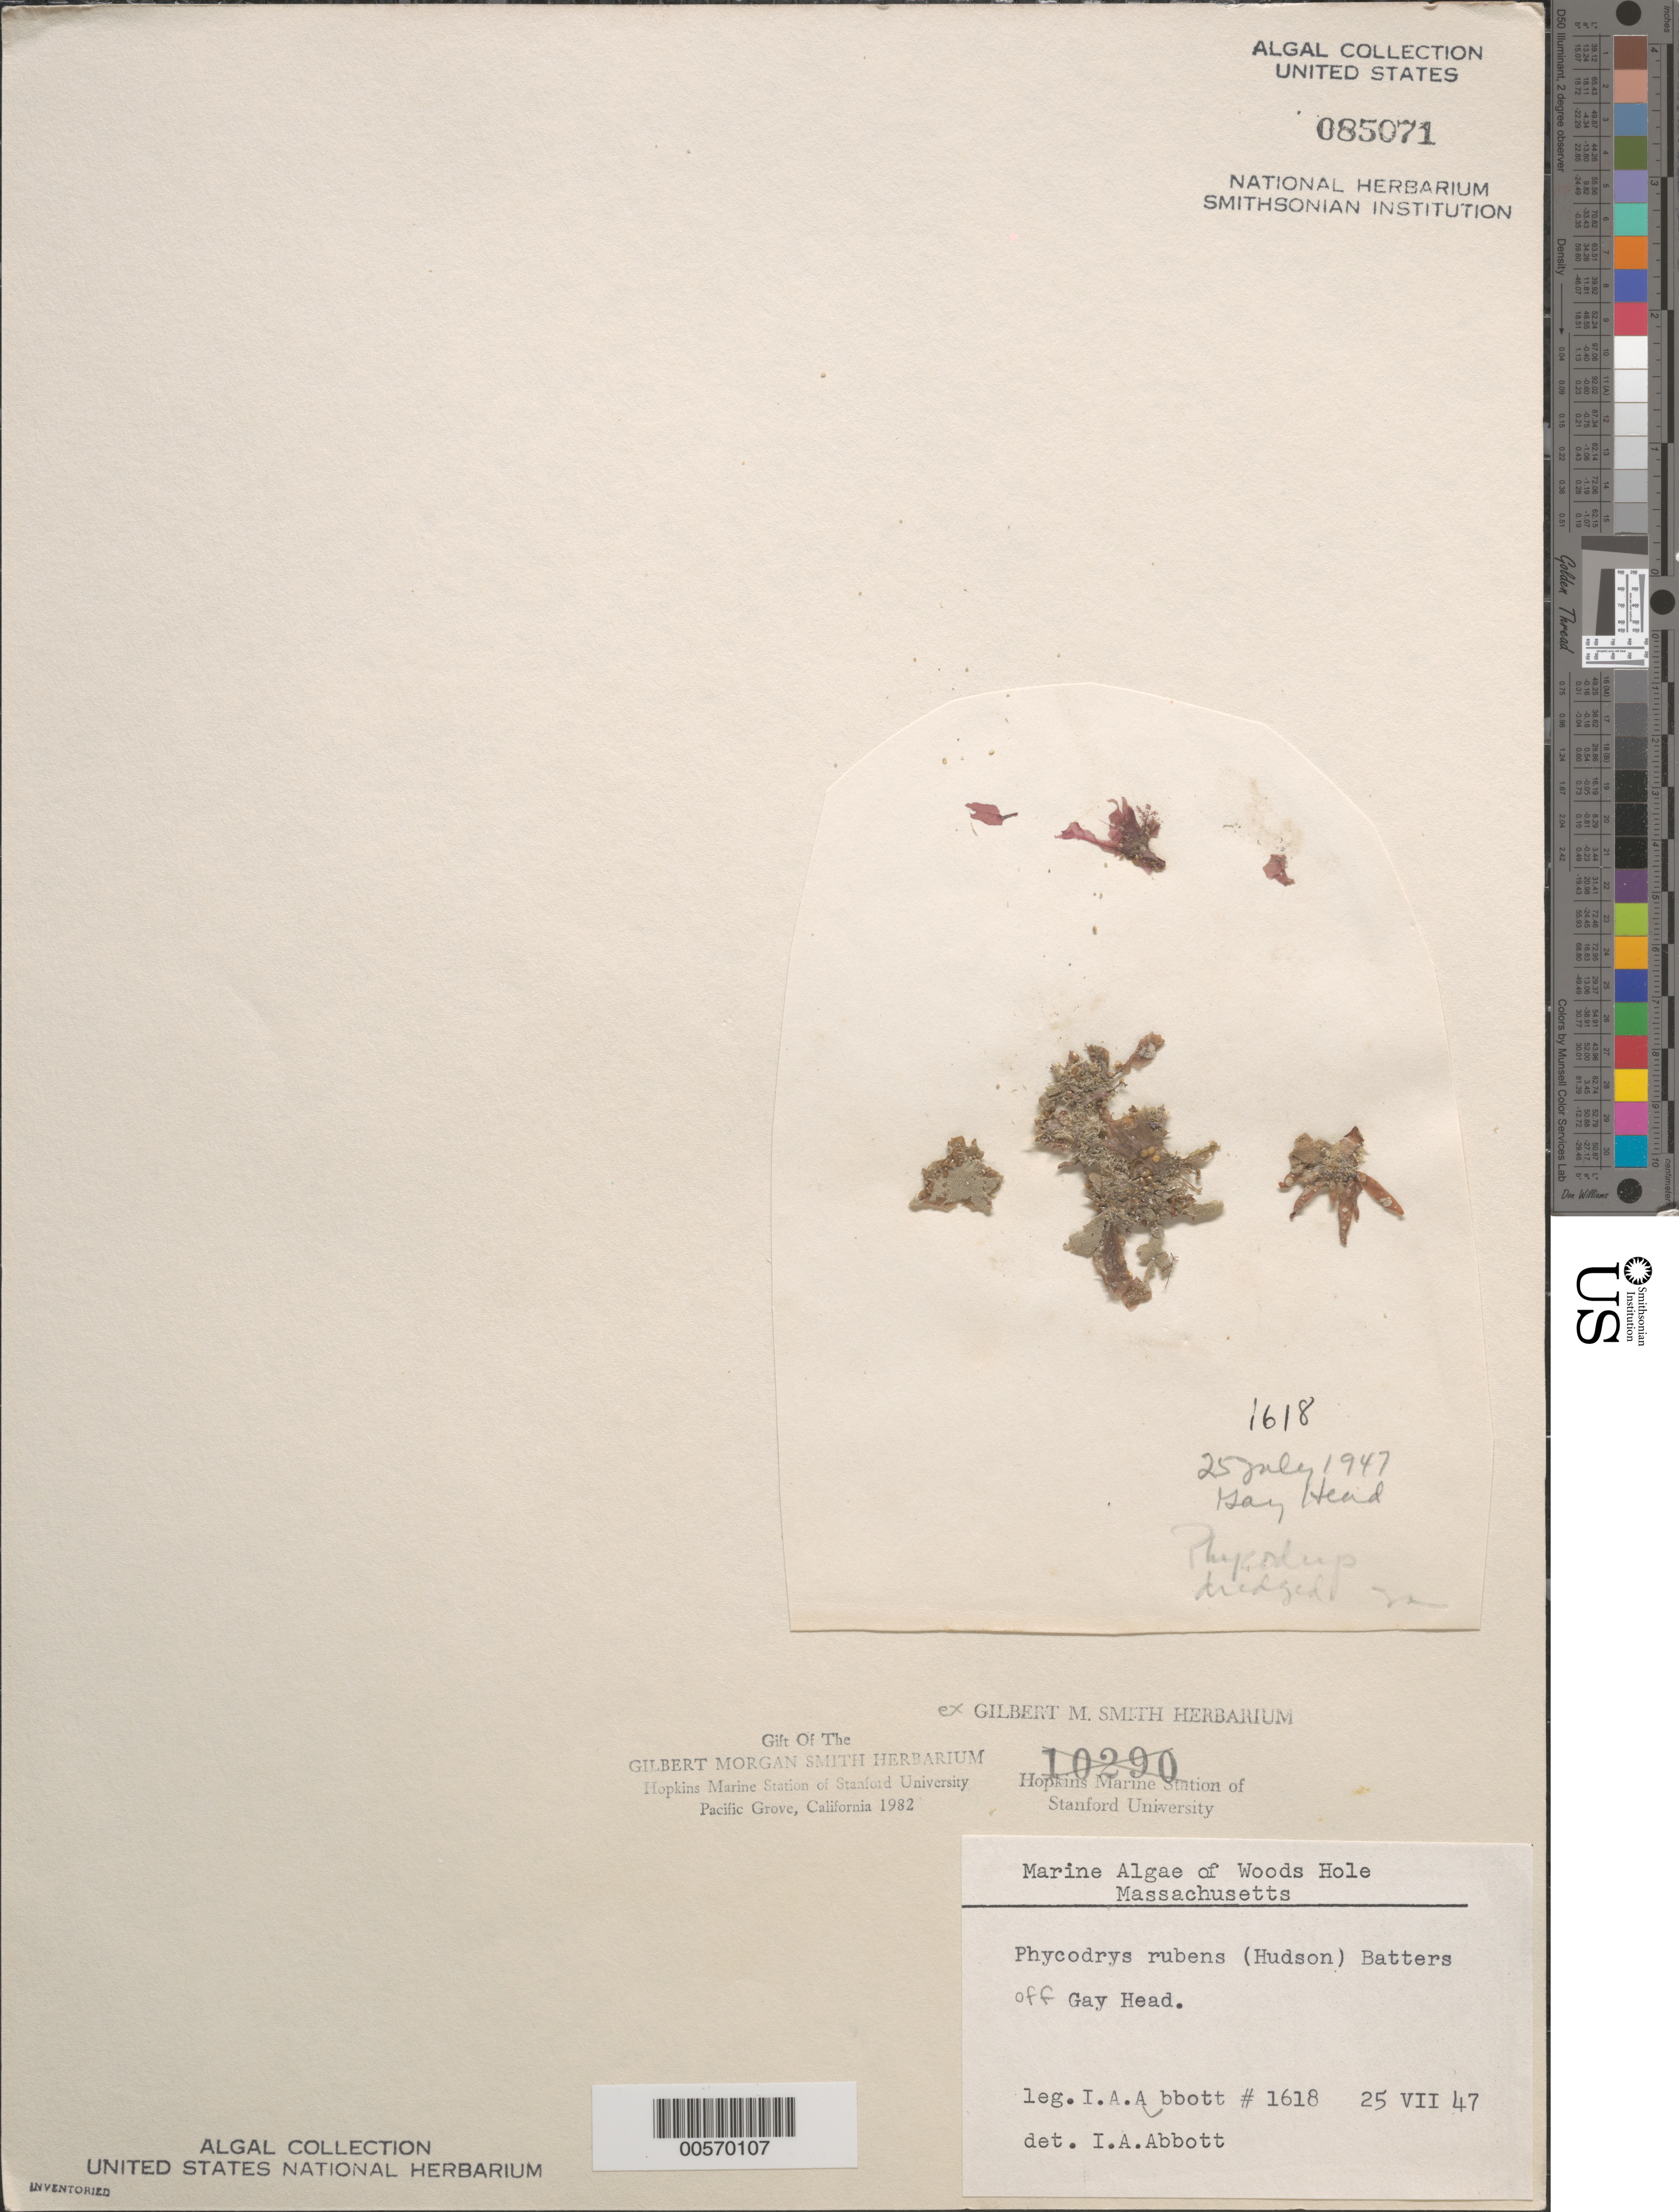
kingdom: Plantae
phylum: Rhodophyta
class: Florideophyceae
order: Ceramiales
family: Delesseriaceae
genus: Phycodrys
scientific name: Phycodrys rubens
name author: (L.) Batters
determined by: Abbott, Isabella A.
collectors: I. A. Abbott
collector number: IAA 1618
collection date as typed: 25 Jul 1947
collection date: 1947-07-25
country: United States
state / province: Massachusetts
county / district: Dukes County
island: Martha's Vineyard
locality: Off Gay Head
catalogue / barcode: US 85071